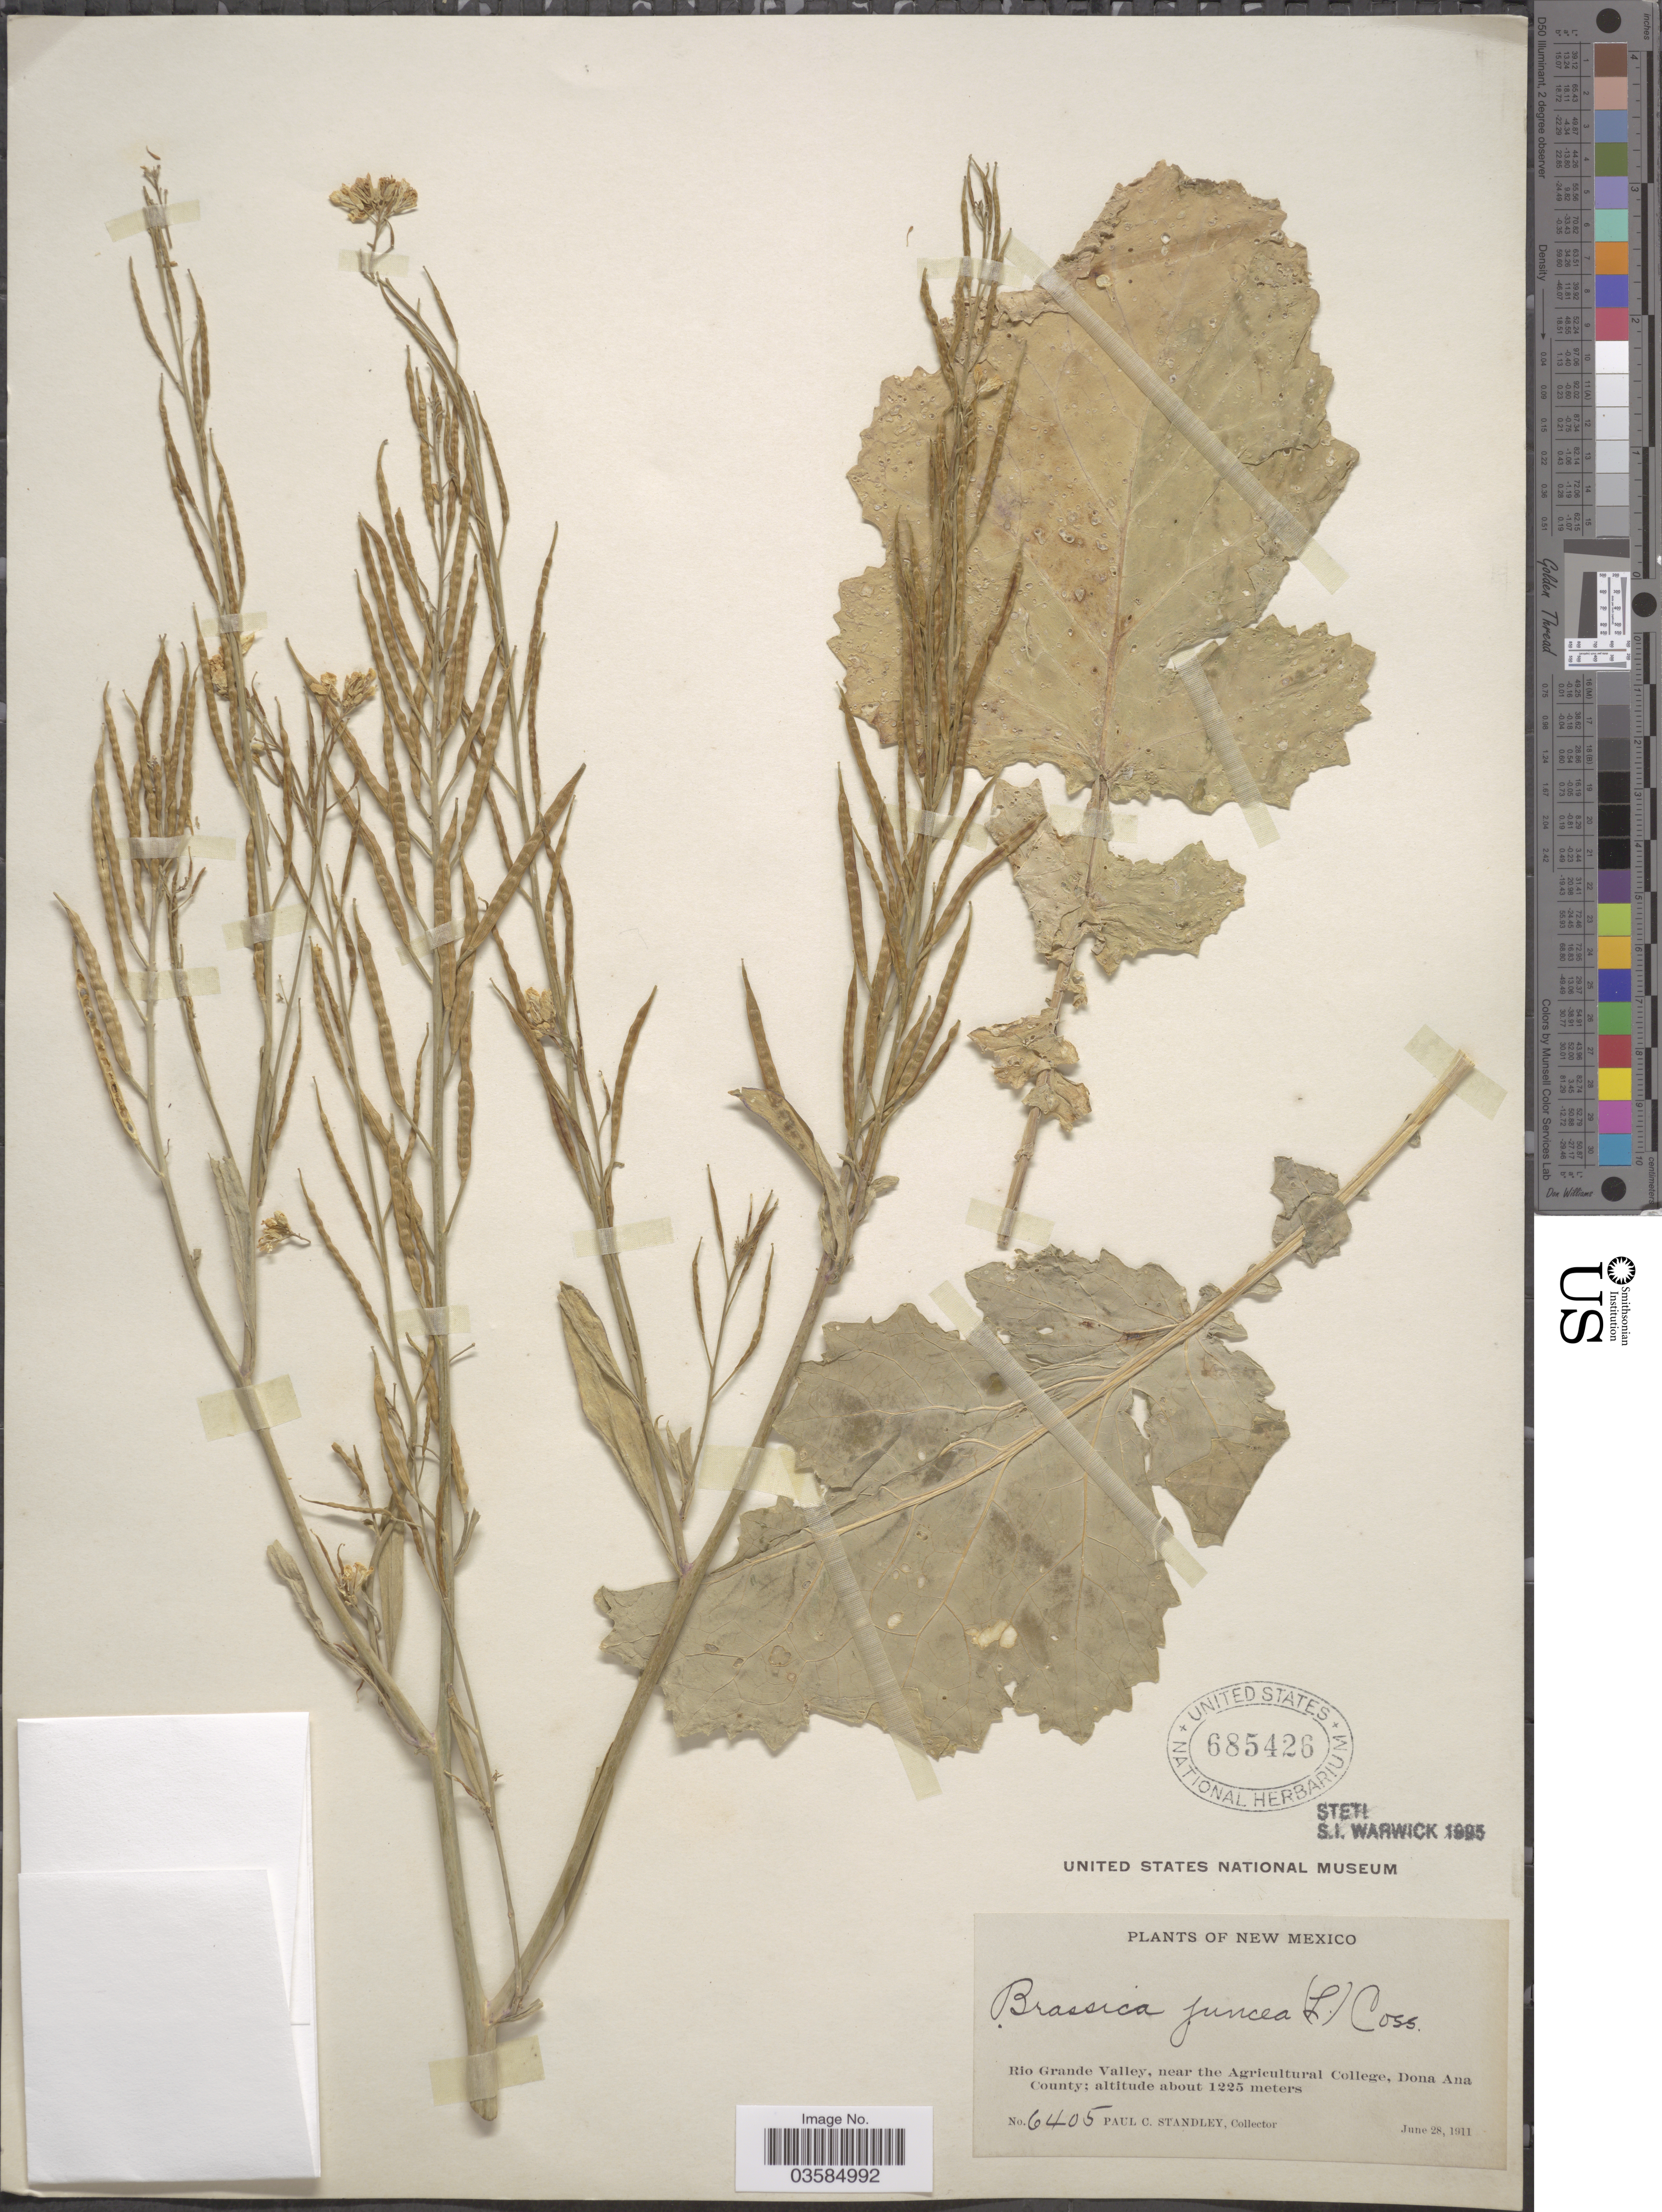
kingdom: Plantae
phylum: Tracheophyta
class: Magnoliopsida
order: Brassicales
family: Brassicaceae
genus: Brassica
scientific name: Brassica juncea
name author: (L.) Czern.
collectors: P. C. Standley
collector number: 6405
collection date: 1911-06-28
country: United States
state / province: New Mexico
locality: Rio Grande Valley, near the Agricultural College, Dona Ana County.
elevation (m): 1225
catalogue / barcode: US 685426